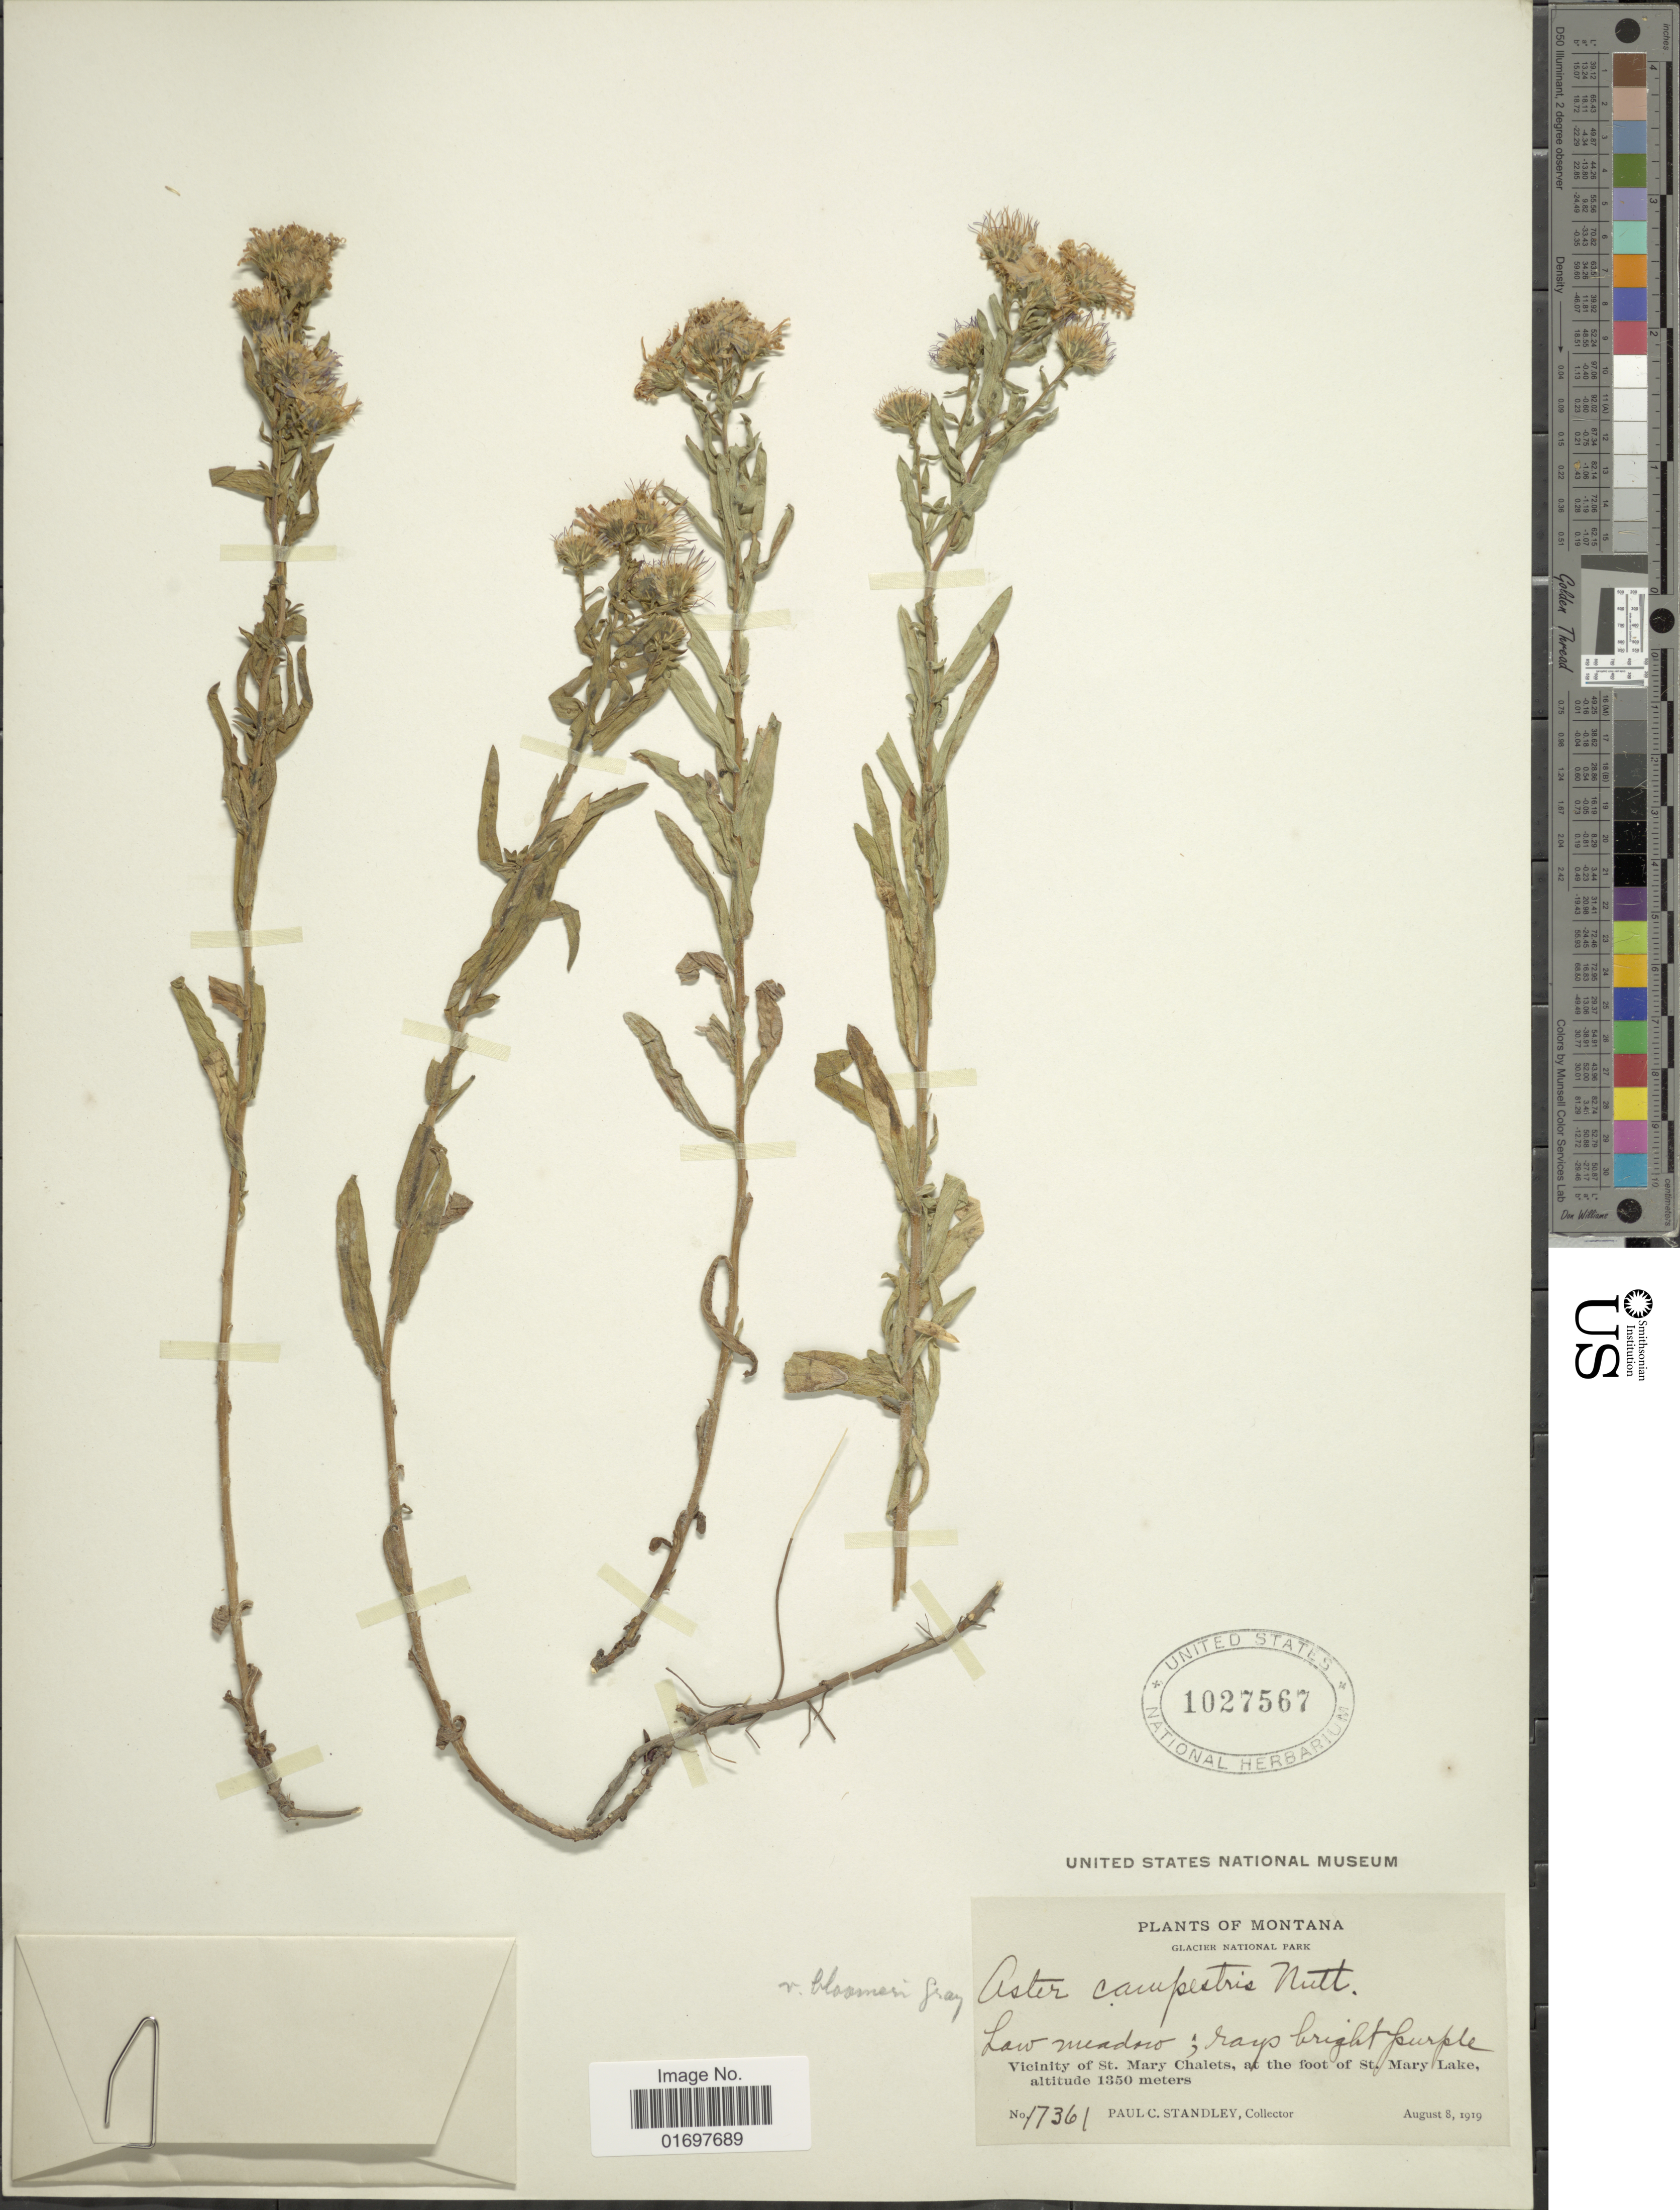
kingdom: Plantae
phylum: Tracheophyta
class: Magnoliopsida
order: Asterales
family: Asteraceae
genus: Symphyotrichum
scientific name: Symphyotrichum campestre var. bloomeri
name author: (A. Gray) G.L. Nesom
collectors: P. C. Standley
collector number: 17361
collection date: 1919-08-08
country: United States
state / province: Montana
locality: Montana, Glacier National Park, Law meadow, Vicinirty of St, Mary Chalets, at the foot of St. Mart Lake .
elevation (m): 1350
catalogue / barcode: US 1027567